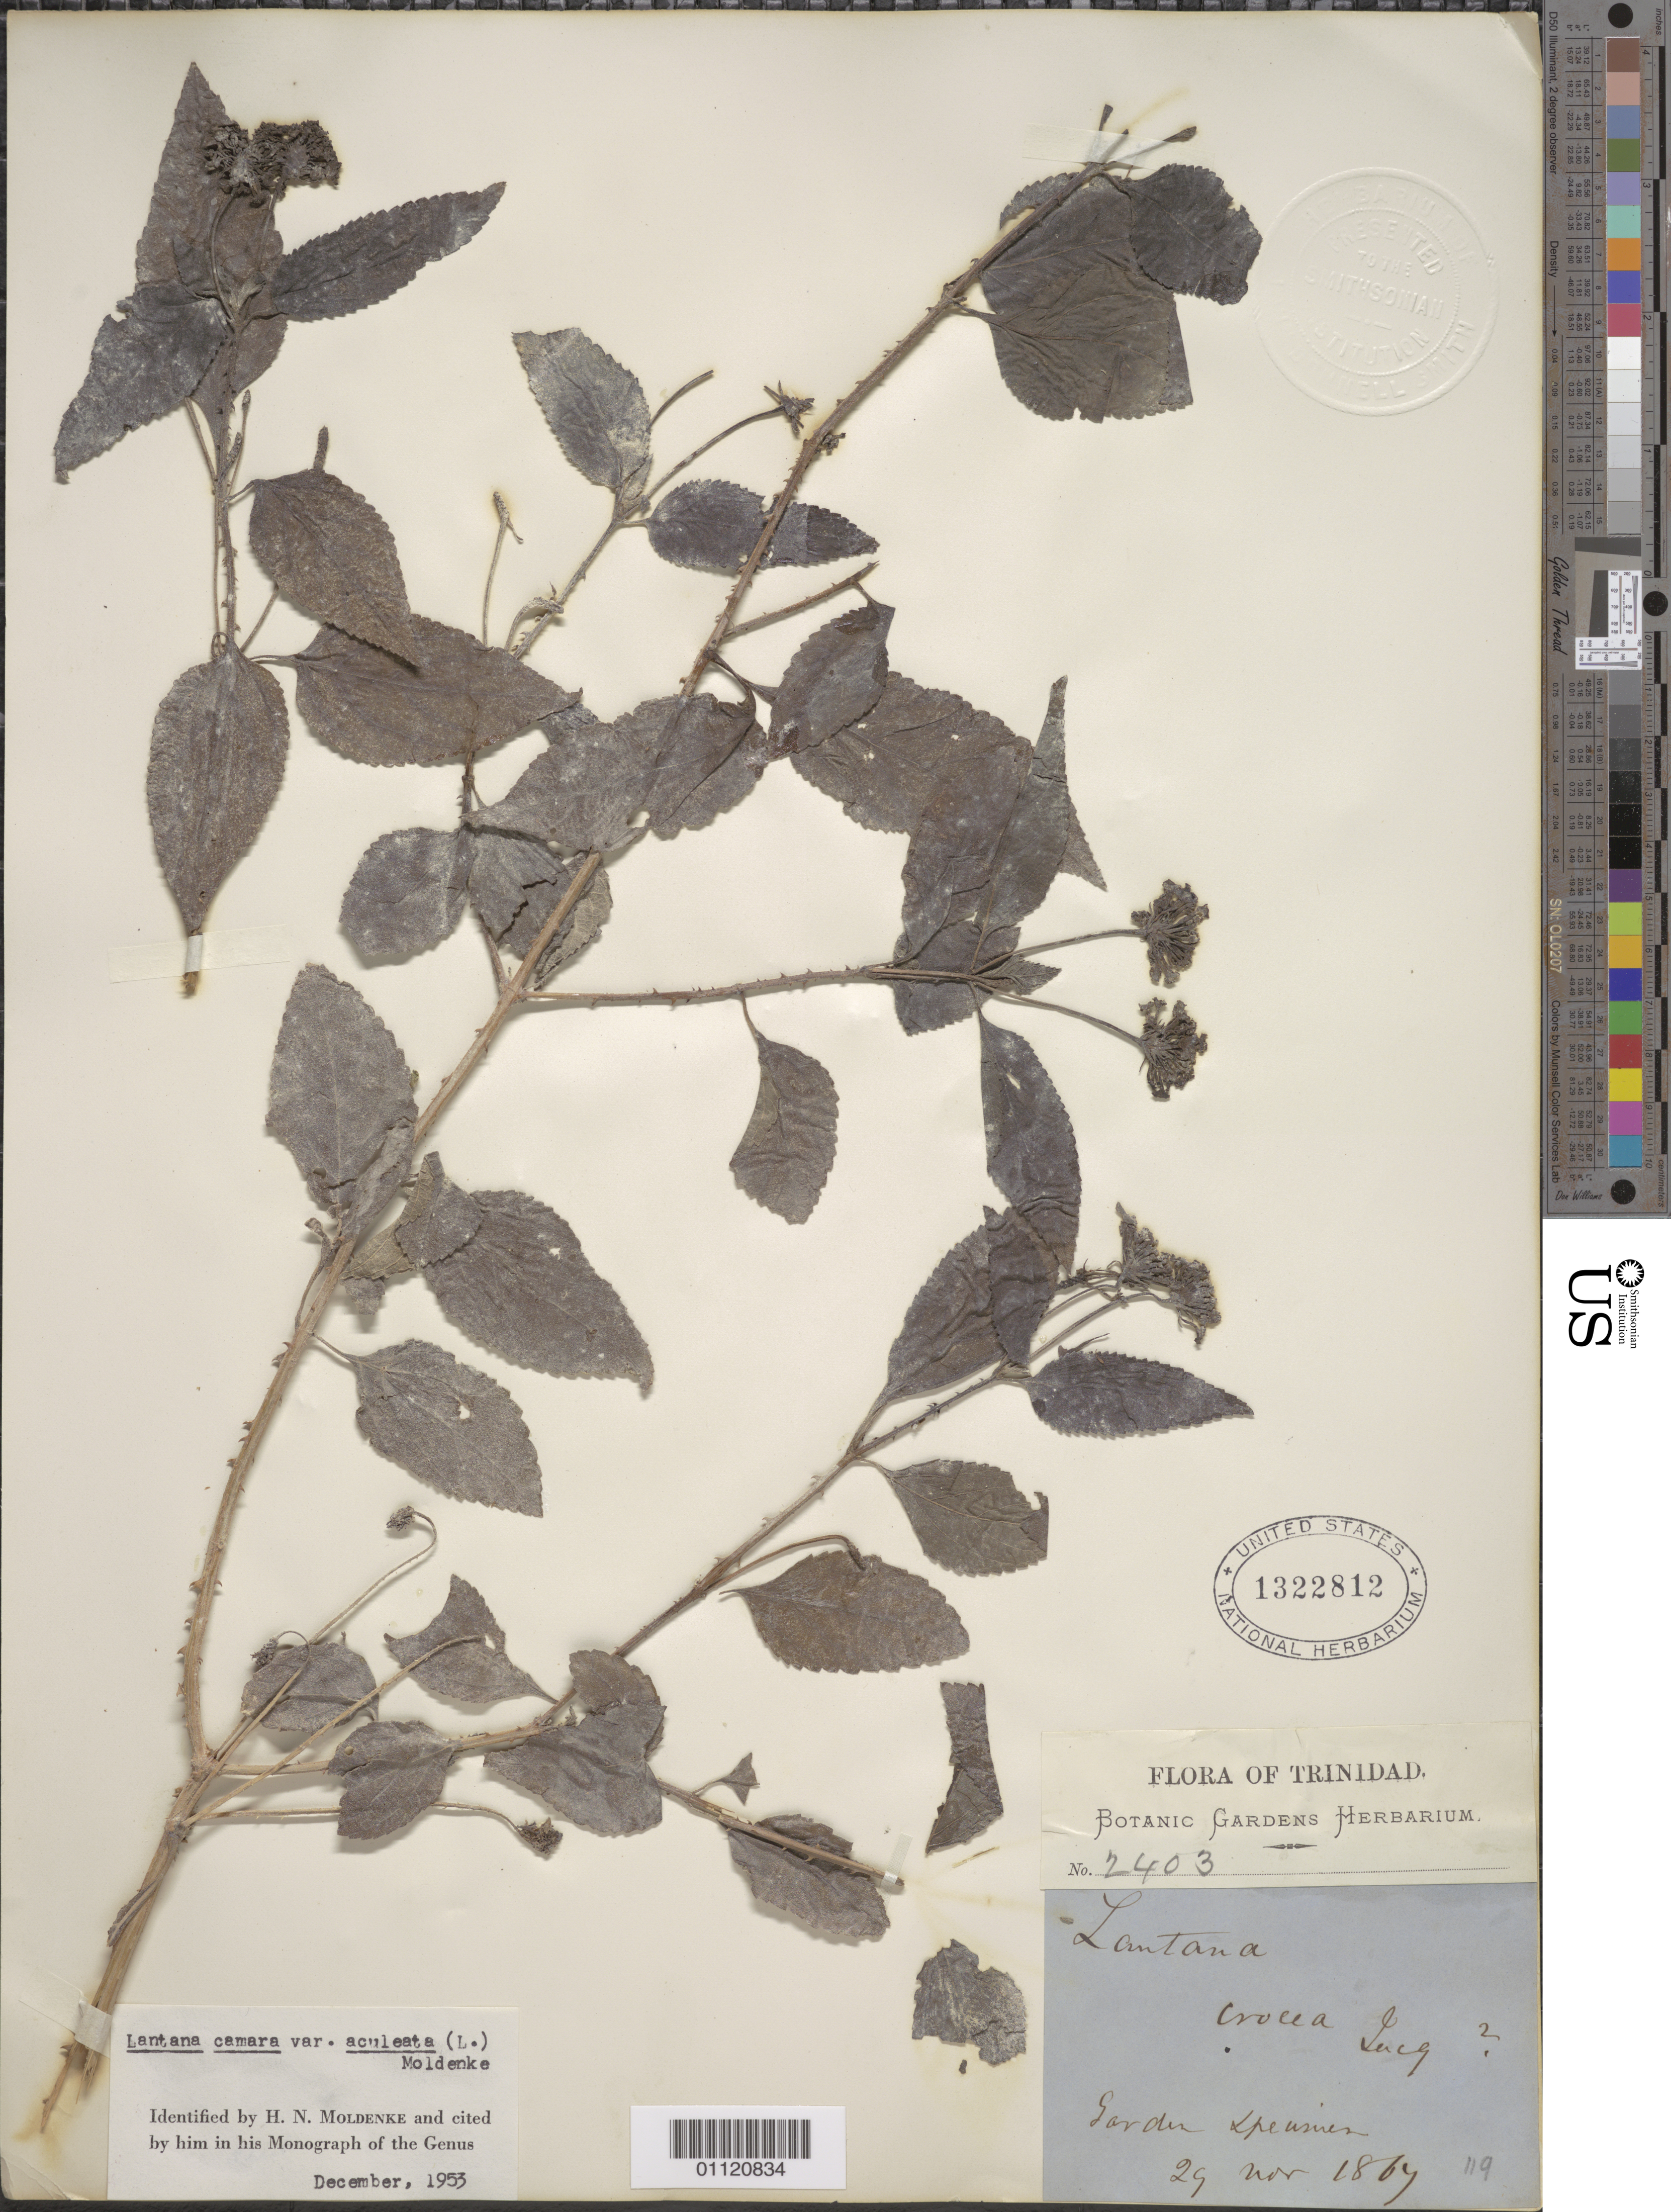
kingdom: Plantae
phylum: Tracheophyta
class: Magnoliopsida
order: Lamiales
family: Verbenaceae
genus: Lantana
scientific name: Lantana camara var. aculeata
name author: (L.) Moldenke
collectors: Botanic Gardens Herbarium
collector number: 2403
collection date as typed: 29 Nov 1869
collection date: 1869-11-29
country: Trinidad and Tobago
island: Trinidad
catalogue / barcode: US 1322812